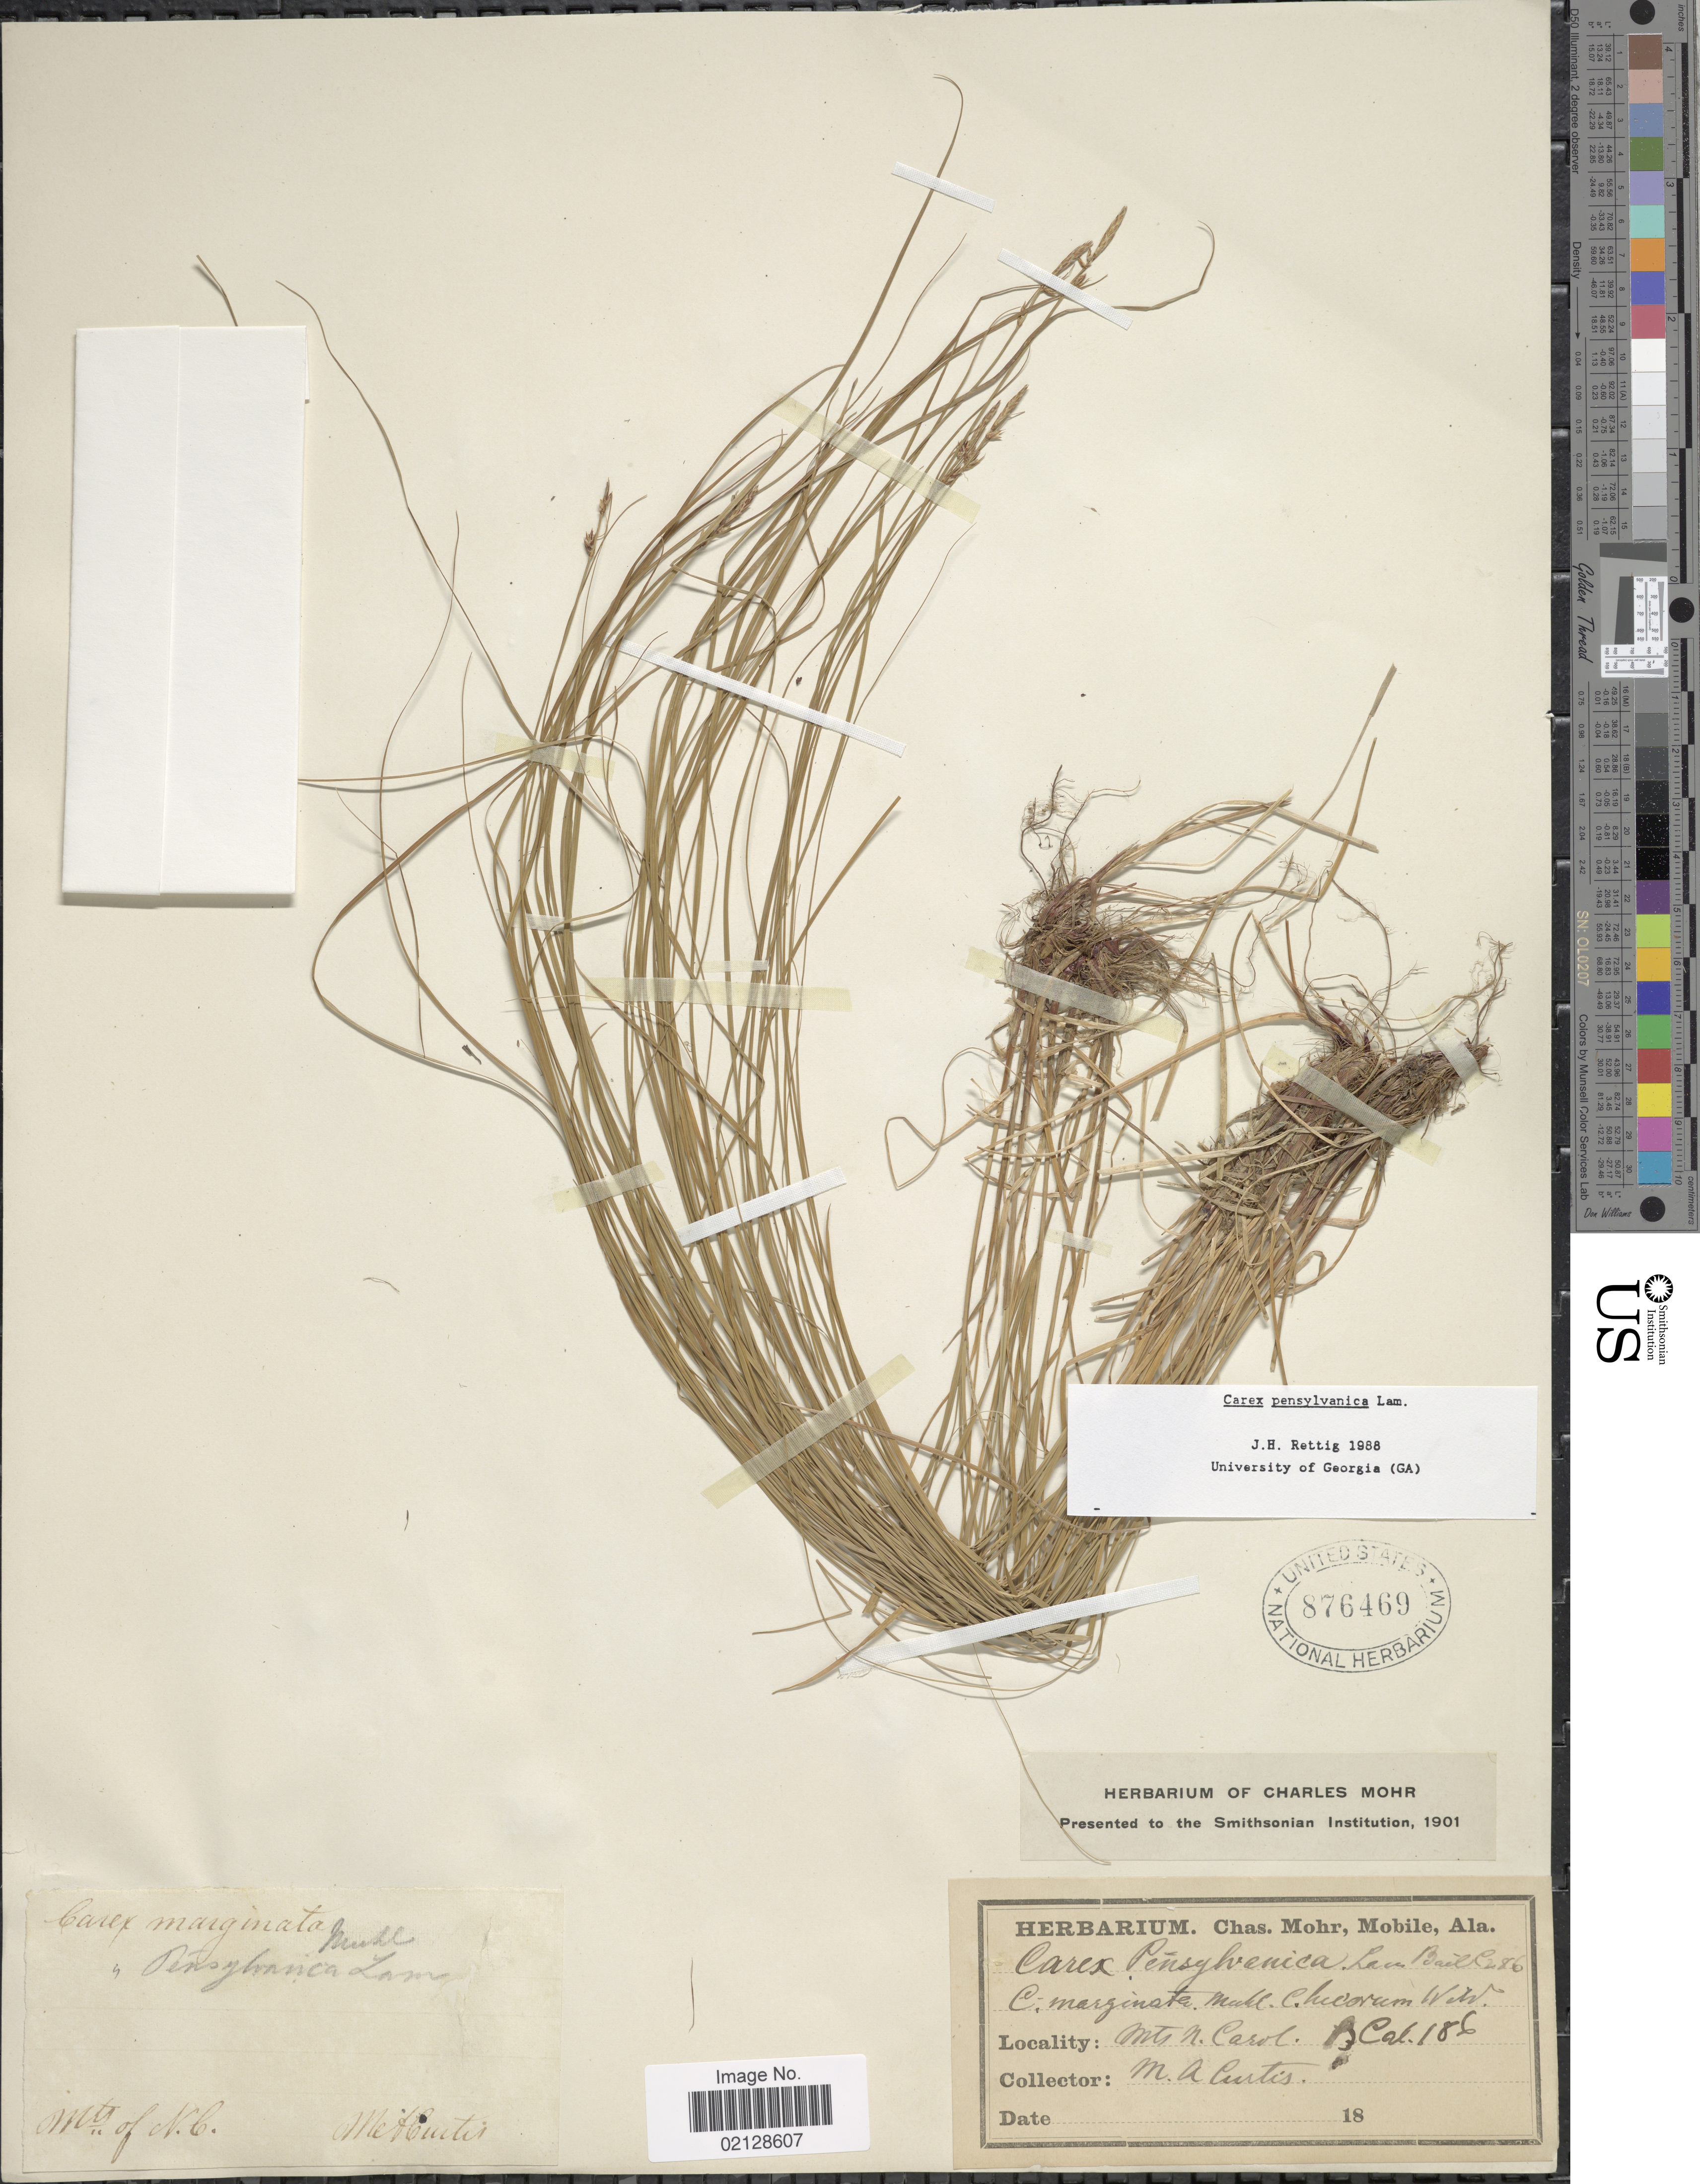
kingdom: Plantae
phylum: Tracheophyta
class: Liliopsida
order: Poales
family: Cyperaceae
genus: Carex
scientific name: Carex pensylvanica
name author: Lam.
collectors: M. A. Curtis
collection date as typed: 186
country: United States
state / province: North Carolina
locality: Mountains of North Carolina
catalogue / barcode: US 876469